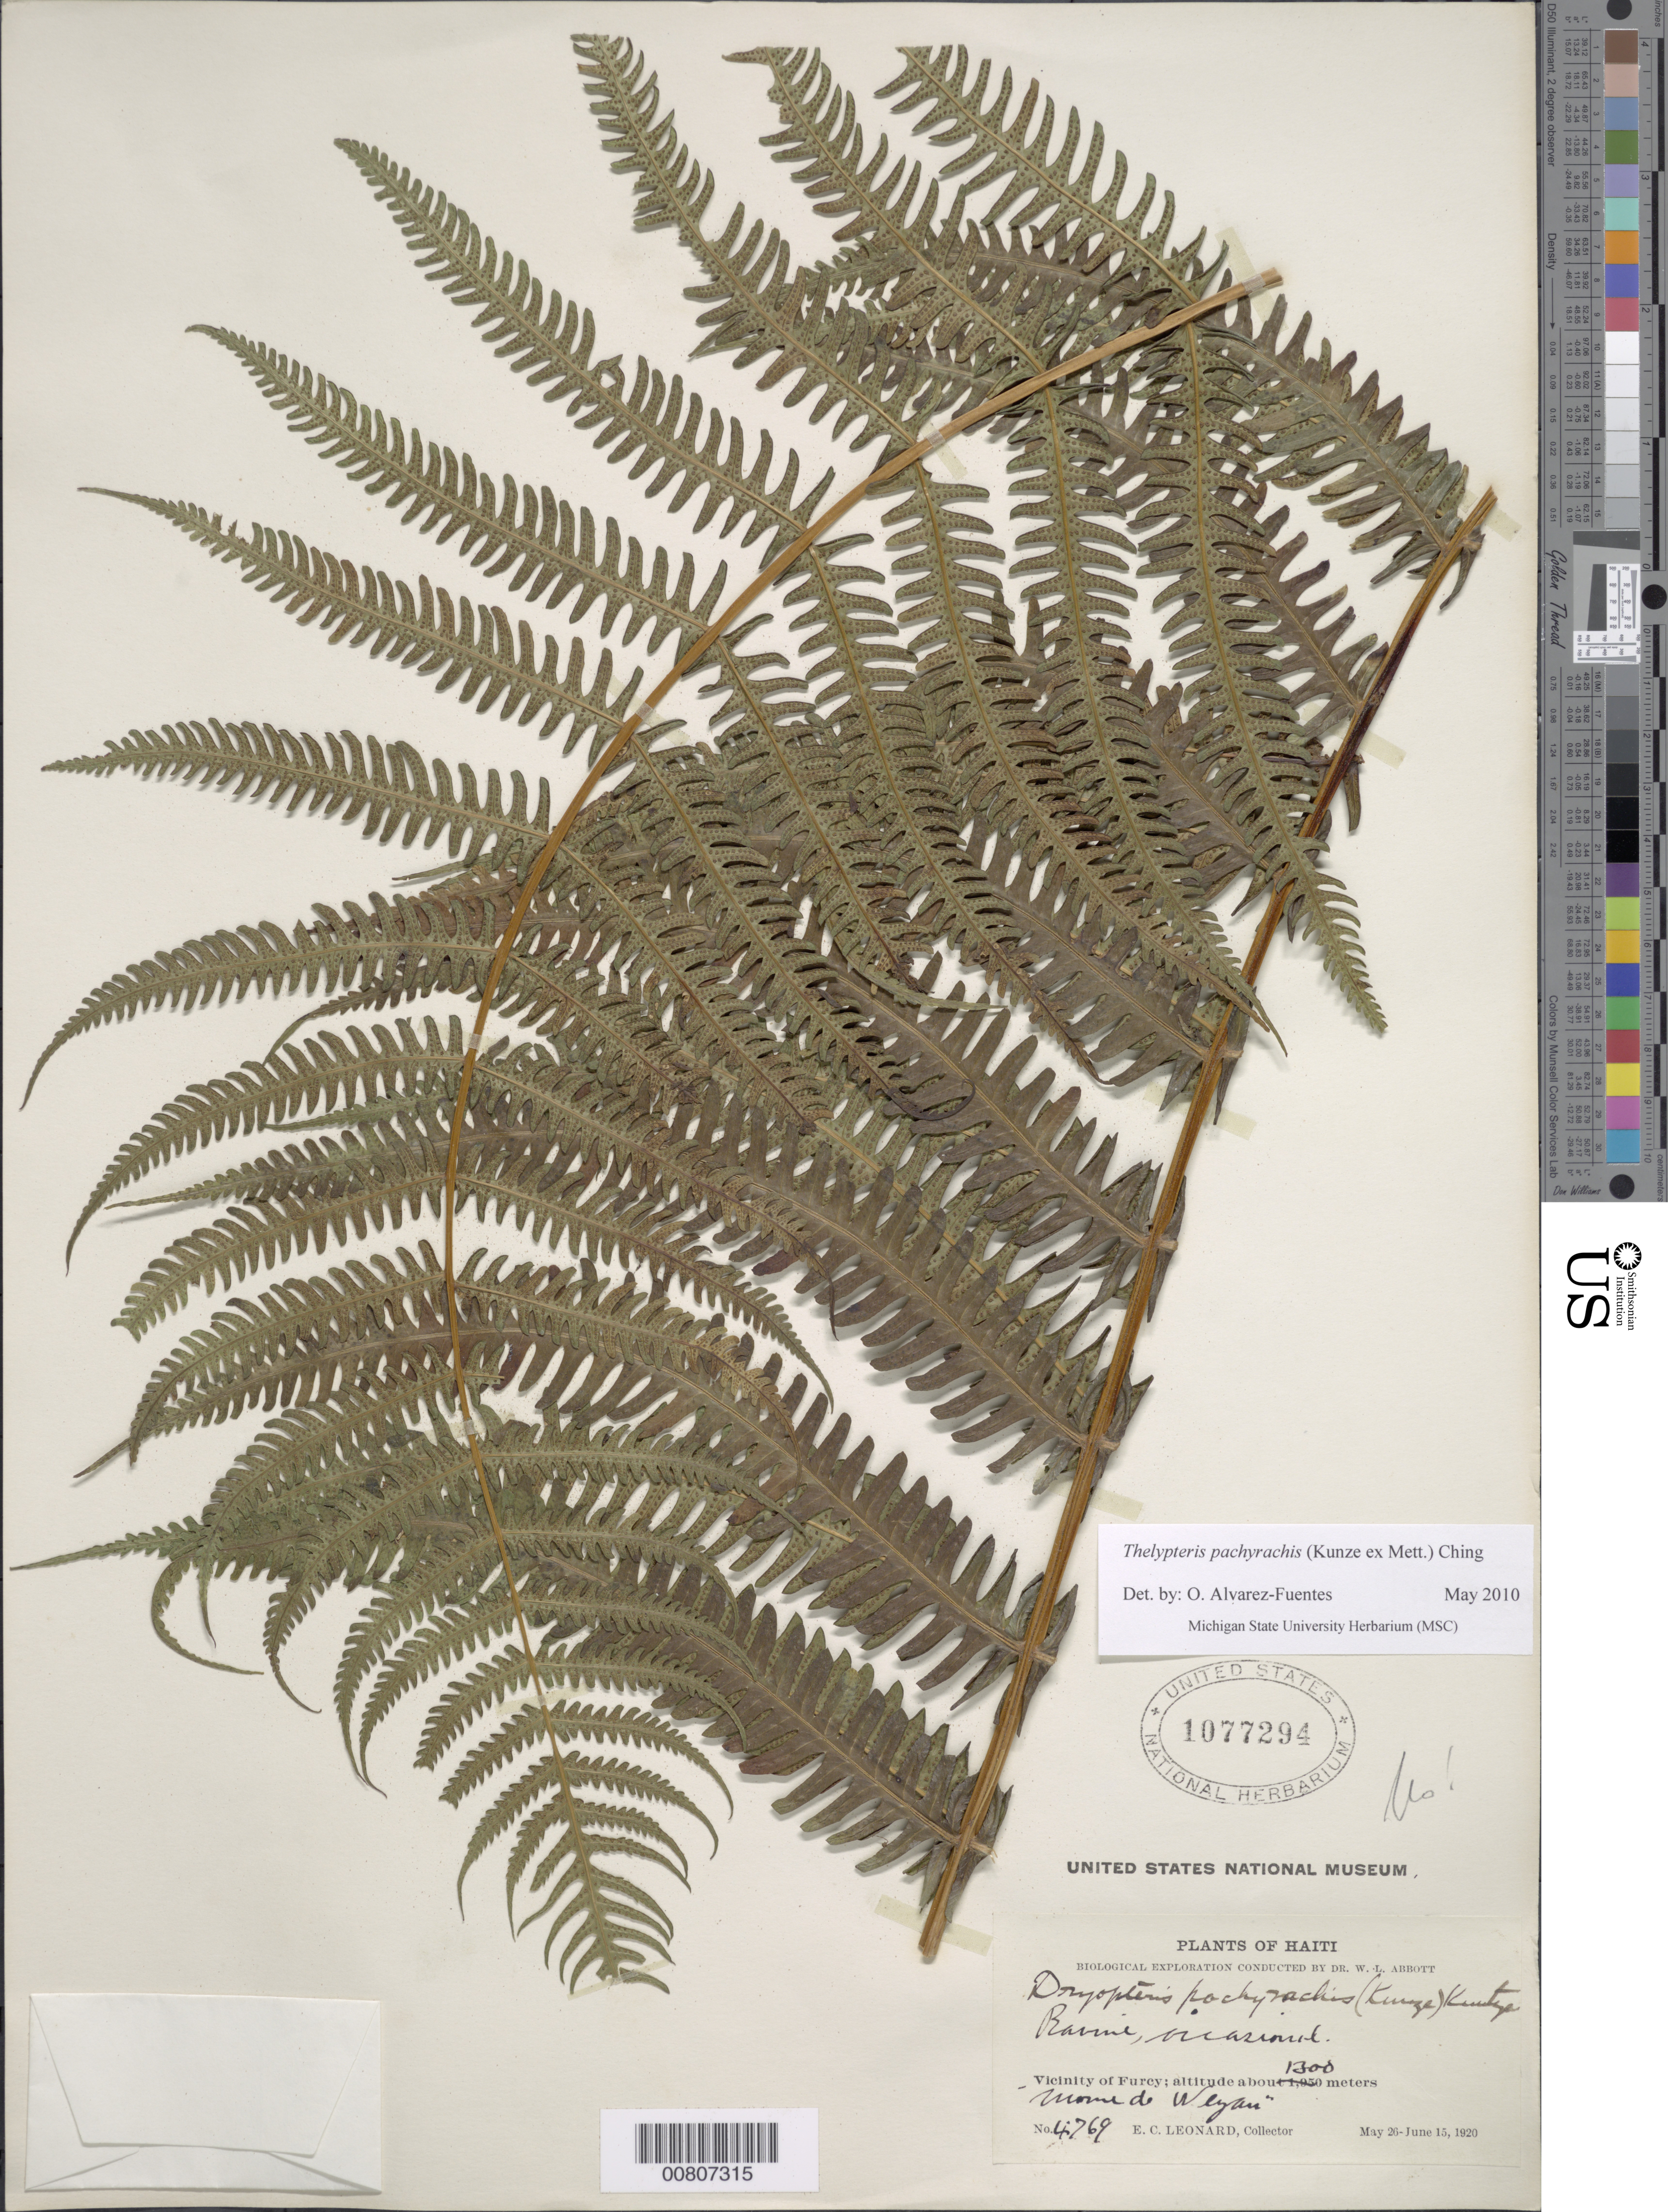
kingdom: Plantae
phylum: Tracheophyta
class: Polypodiopsida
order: Polypodiales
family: Thelypteridaceae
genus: Amauropelta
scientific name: Amauropelta pachyrachis (Kunze) comb. nov., ined 2015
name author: (Kunze)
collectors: E. C. Leonard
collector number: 4769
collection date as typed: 26 May 1920 to 15 Jun 1920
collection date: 1920-05-26/1920-06-15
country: Haiti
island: Hispaniola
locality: Furcy vicinity, "Morne de Weyan"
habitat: Ravine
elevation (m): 1300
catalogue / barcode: US 1077294